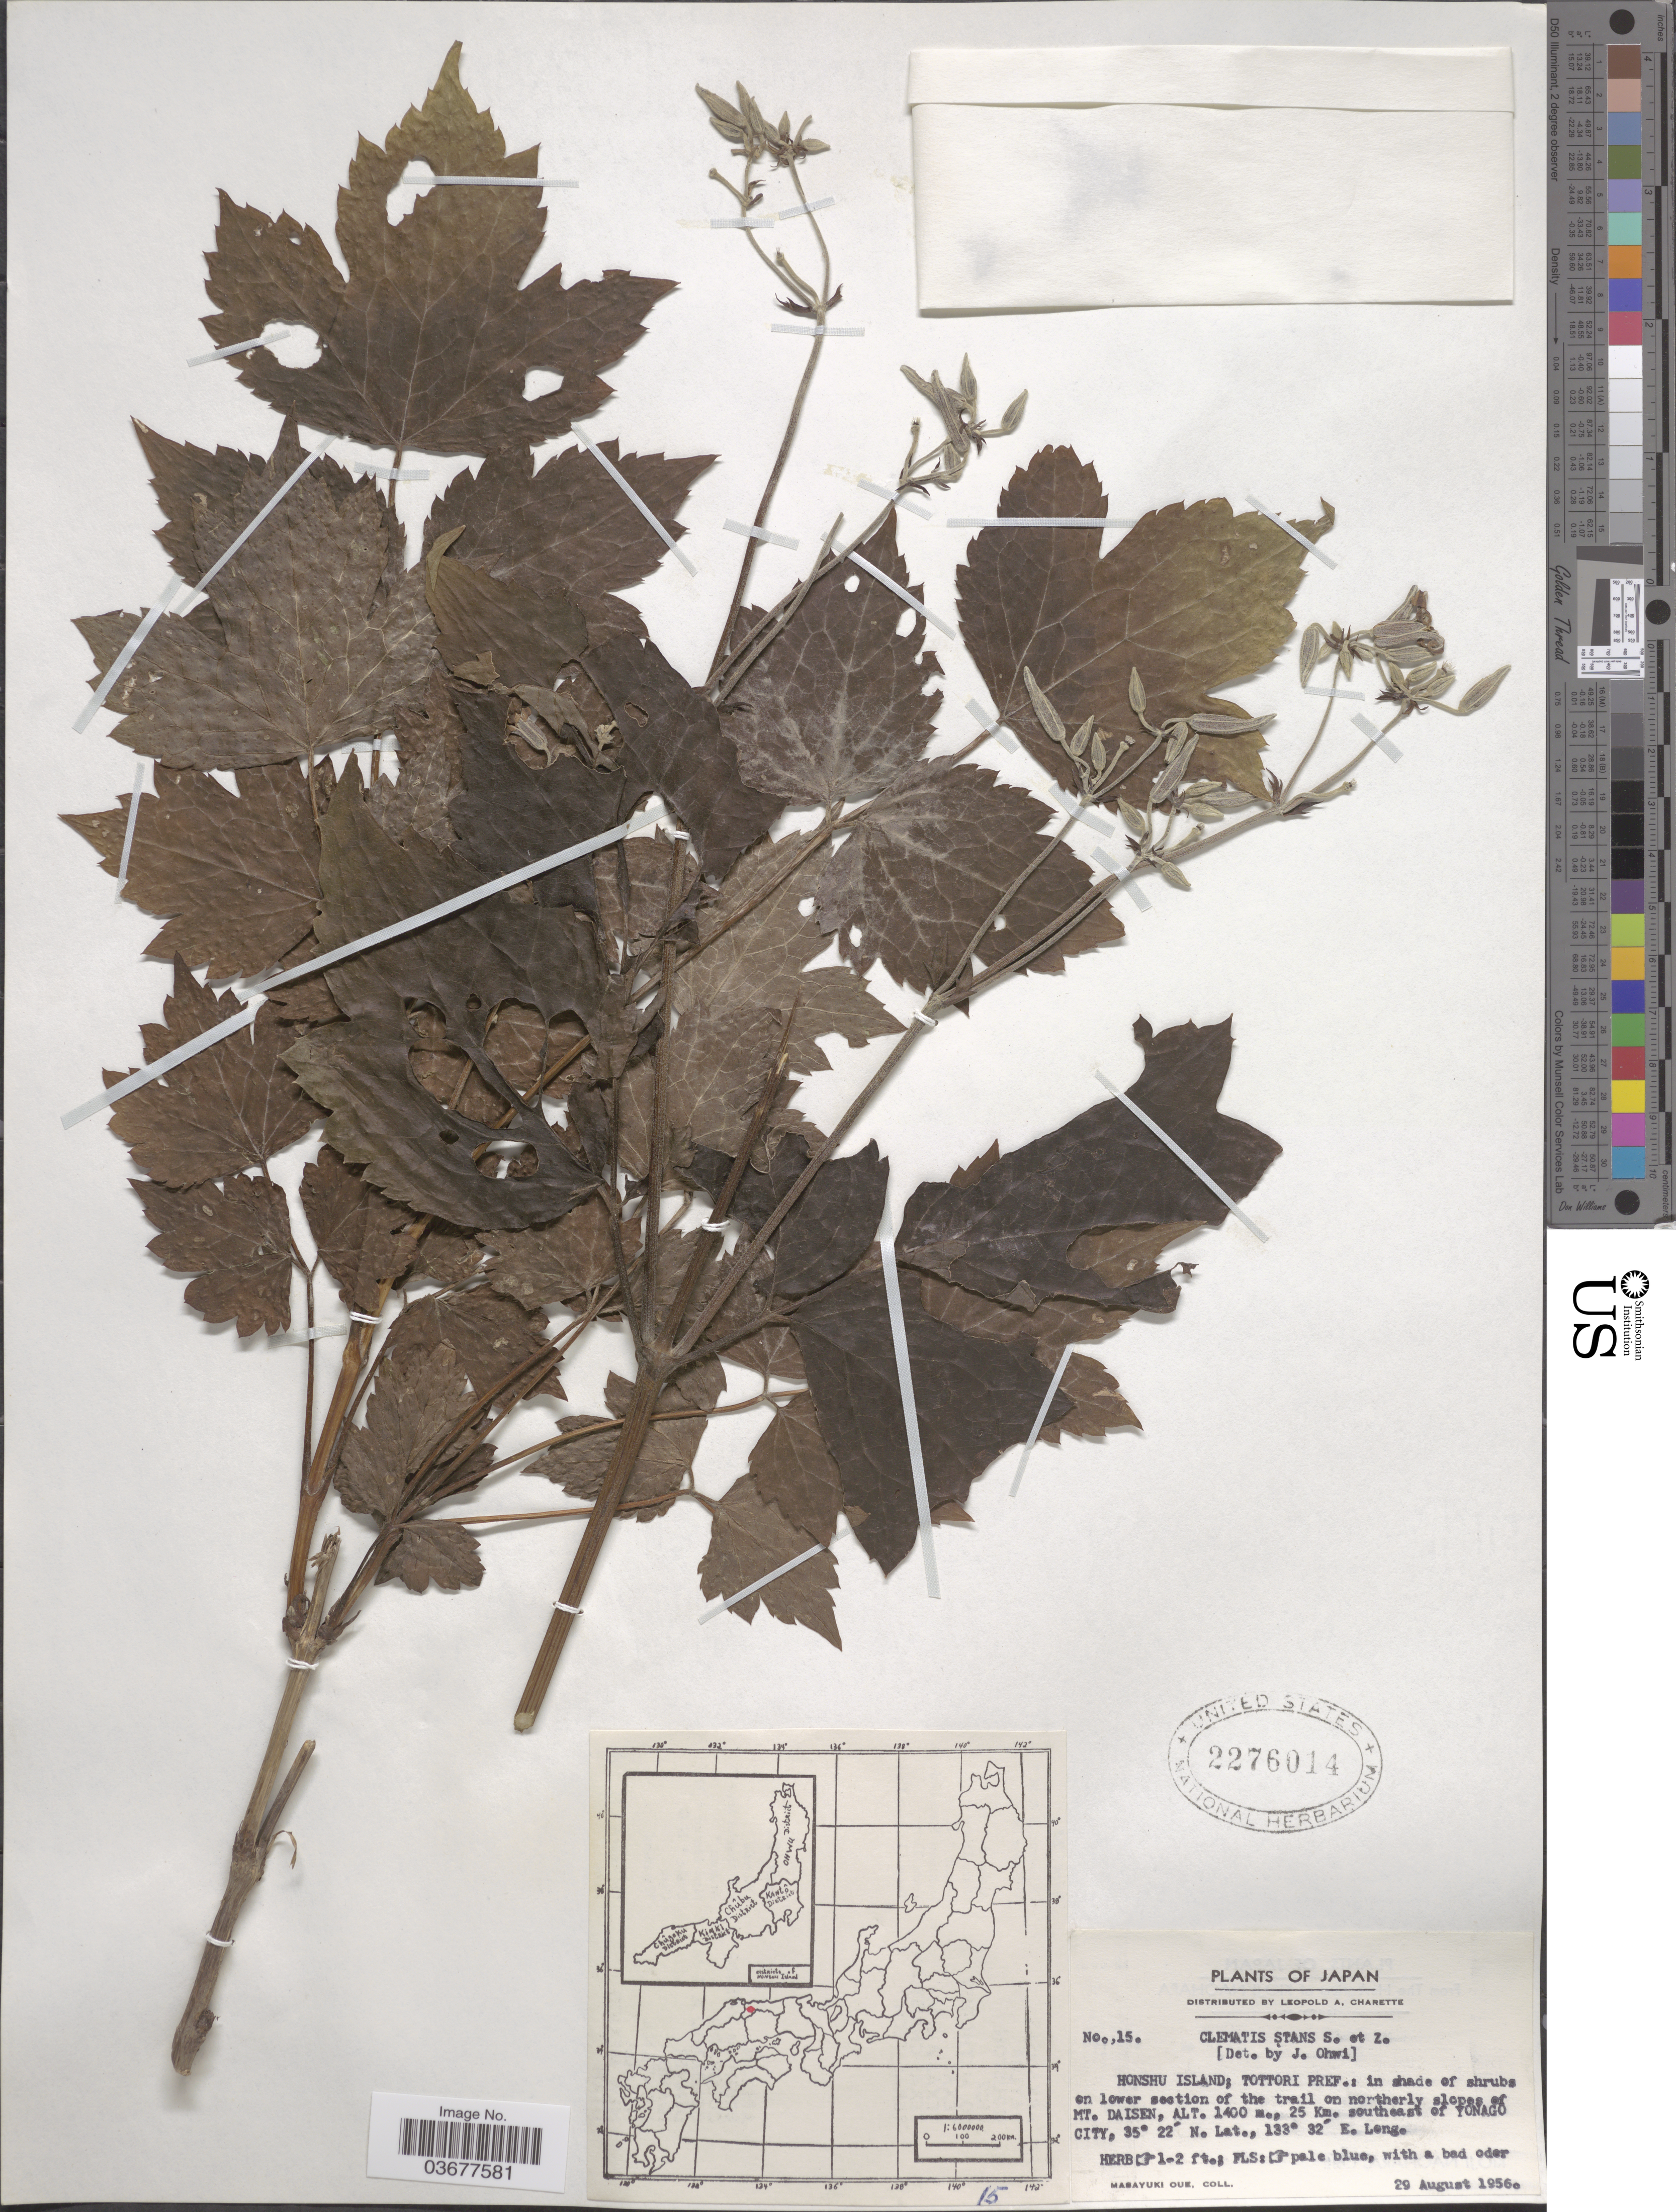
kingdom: Plantae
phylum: Tracheophyta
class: Magnoliopsida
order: Ranunculales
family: Ranunculaceae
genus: Clematis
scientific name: Clematis stans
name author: Siebold & Zucc.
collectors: M. Oue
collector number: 15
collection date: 1956-08-29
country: Japan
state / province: Tottori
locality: Honshu Island; Tottori Pref.: on lower section of the trail on northerly slopes of Mt. Daisen, 25 Km. southeast of Yonago City.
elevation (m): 1400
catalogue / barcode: US 2276014